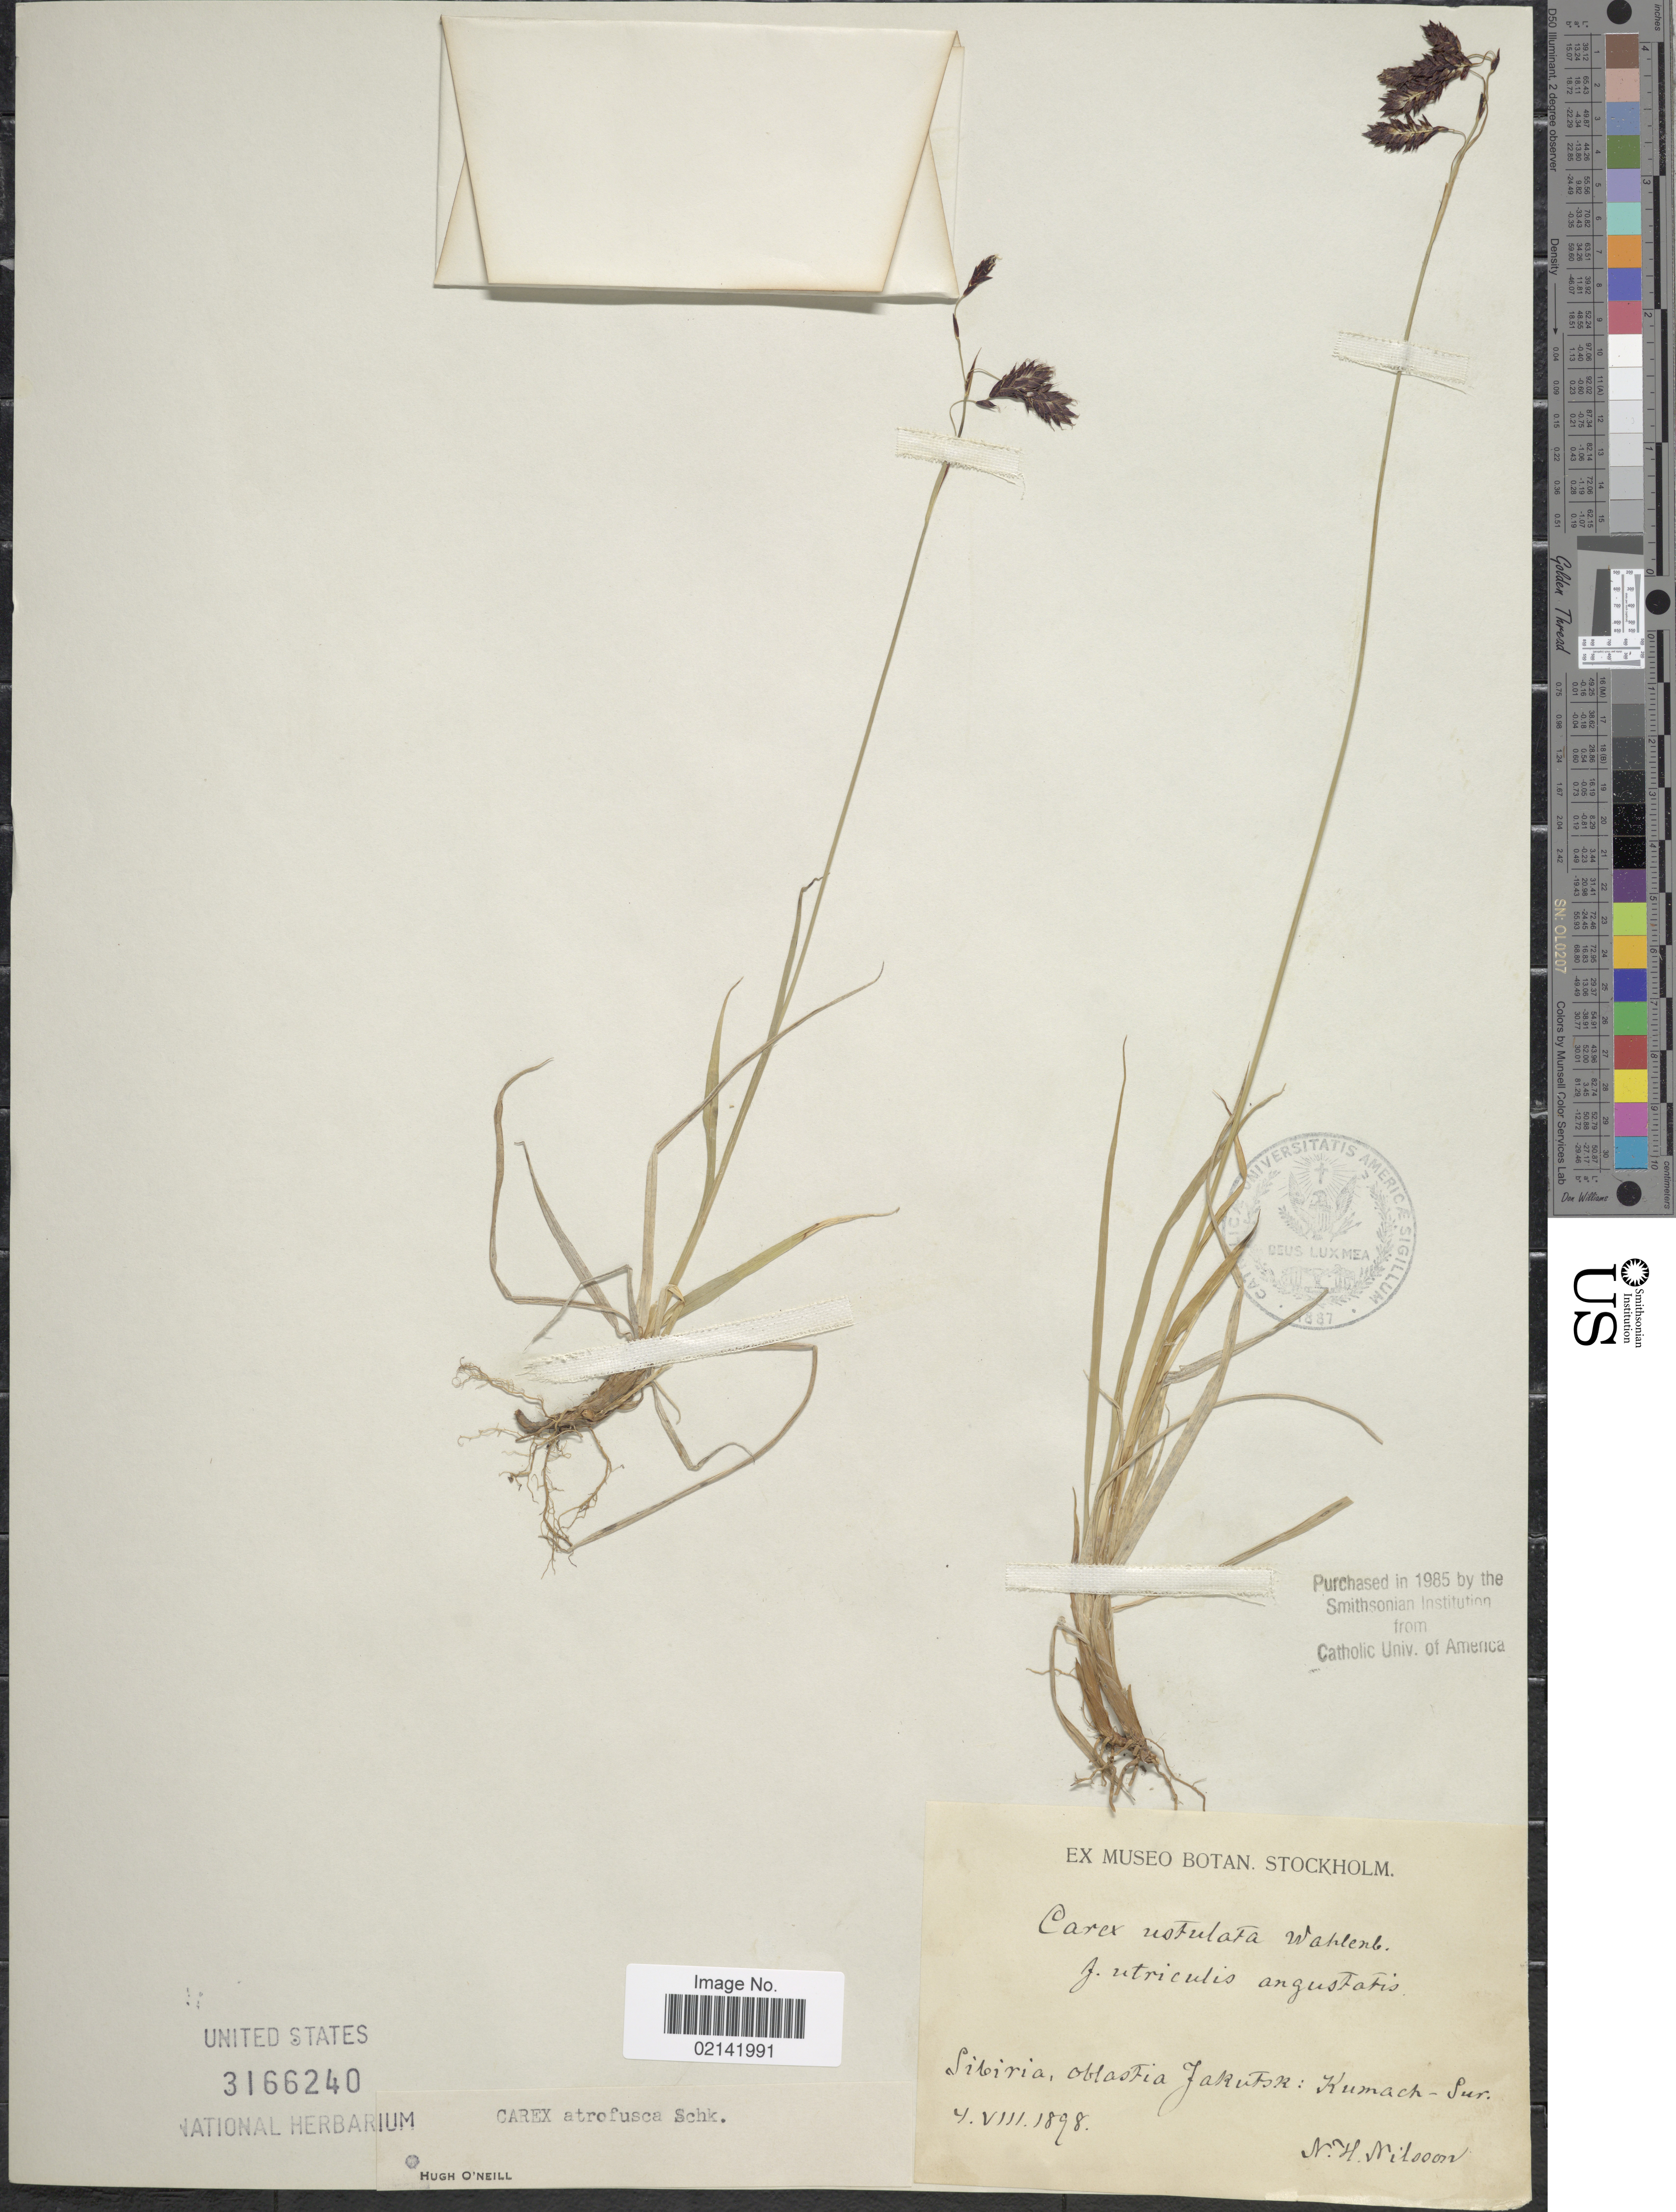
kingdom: Plantae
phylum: Tracheophyta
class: Liliopsida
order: Poales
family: Cyperaceae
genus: Carex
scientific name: Carex atrofusca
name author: Schkuhr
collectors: N. H. Nilsson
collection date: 1898-08-04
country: Russian Federation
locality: Sibiria, oblastia Jakutsk.: Kumach-Sur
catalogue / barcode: US 3166240